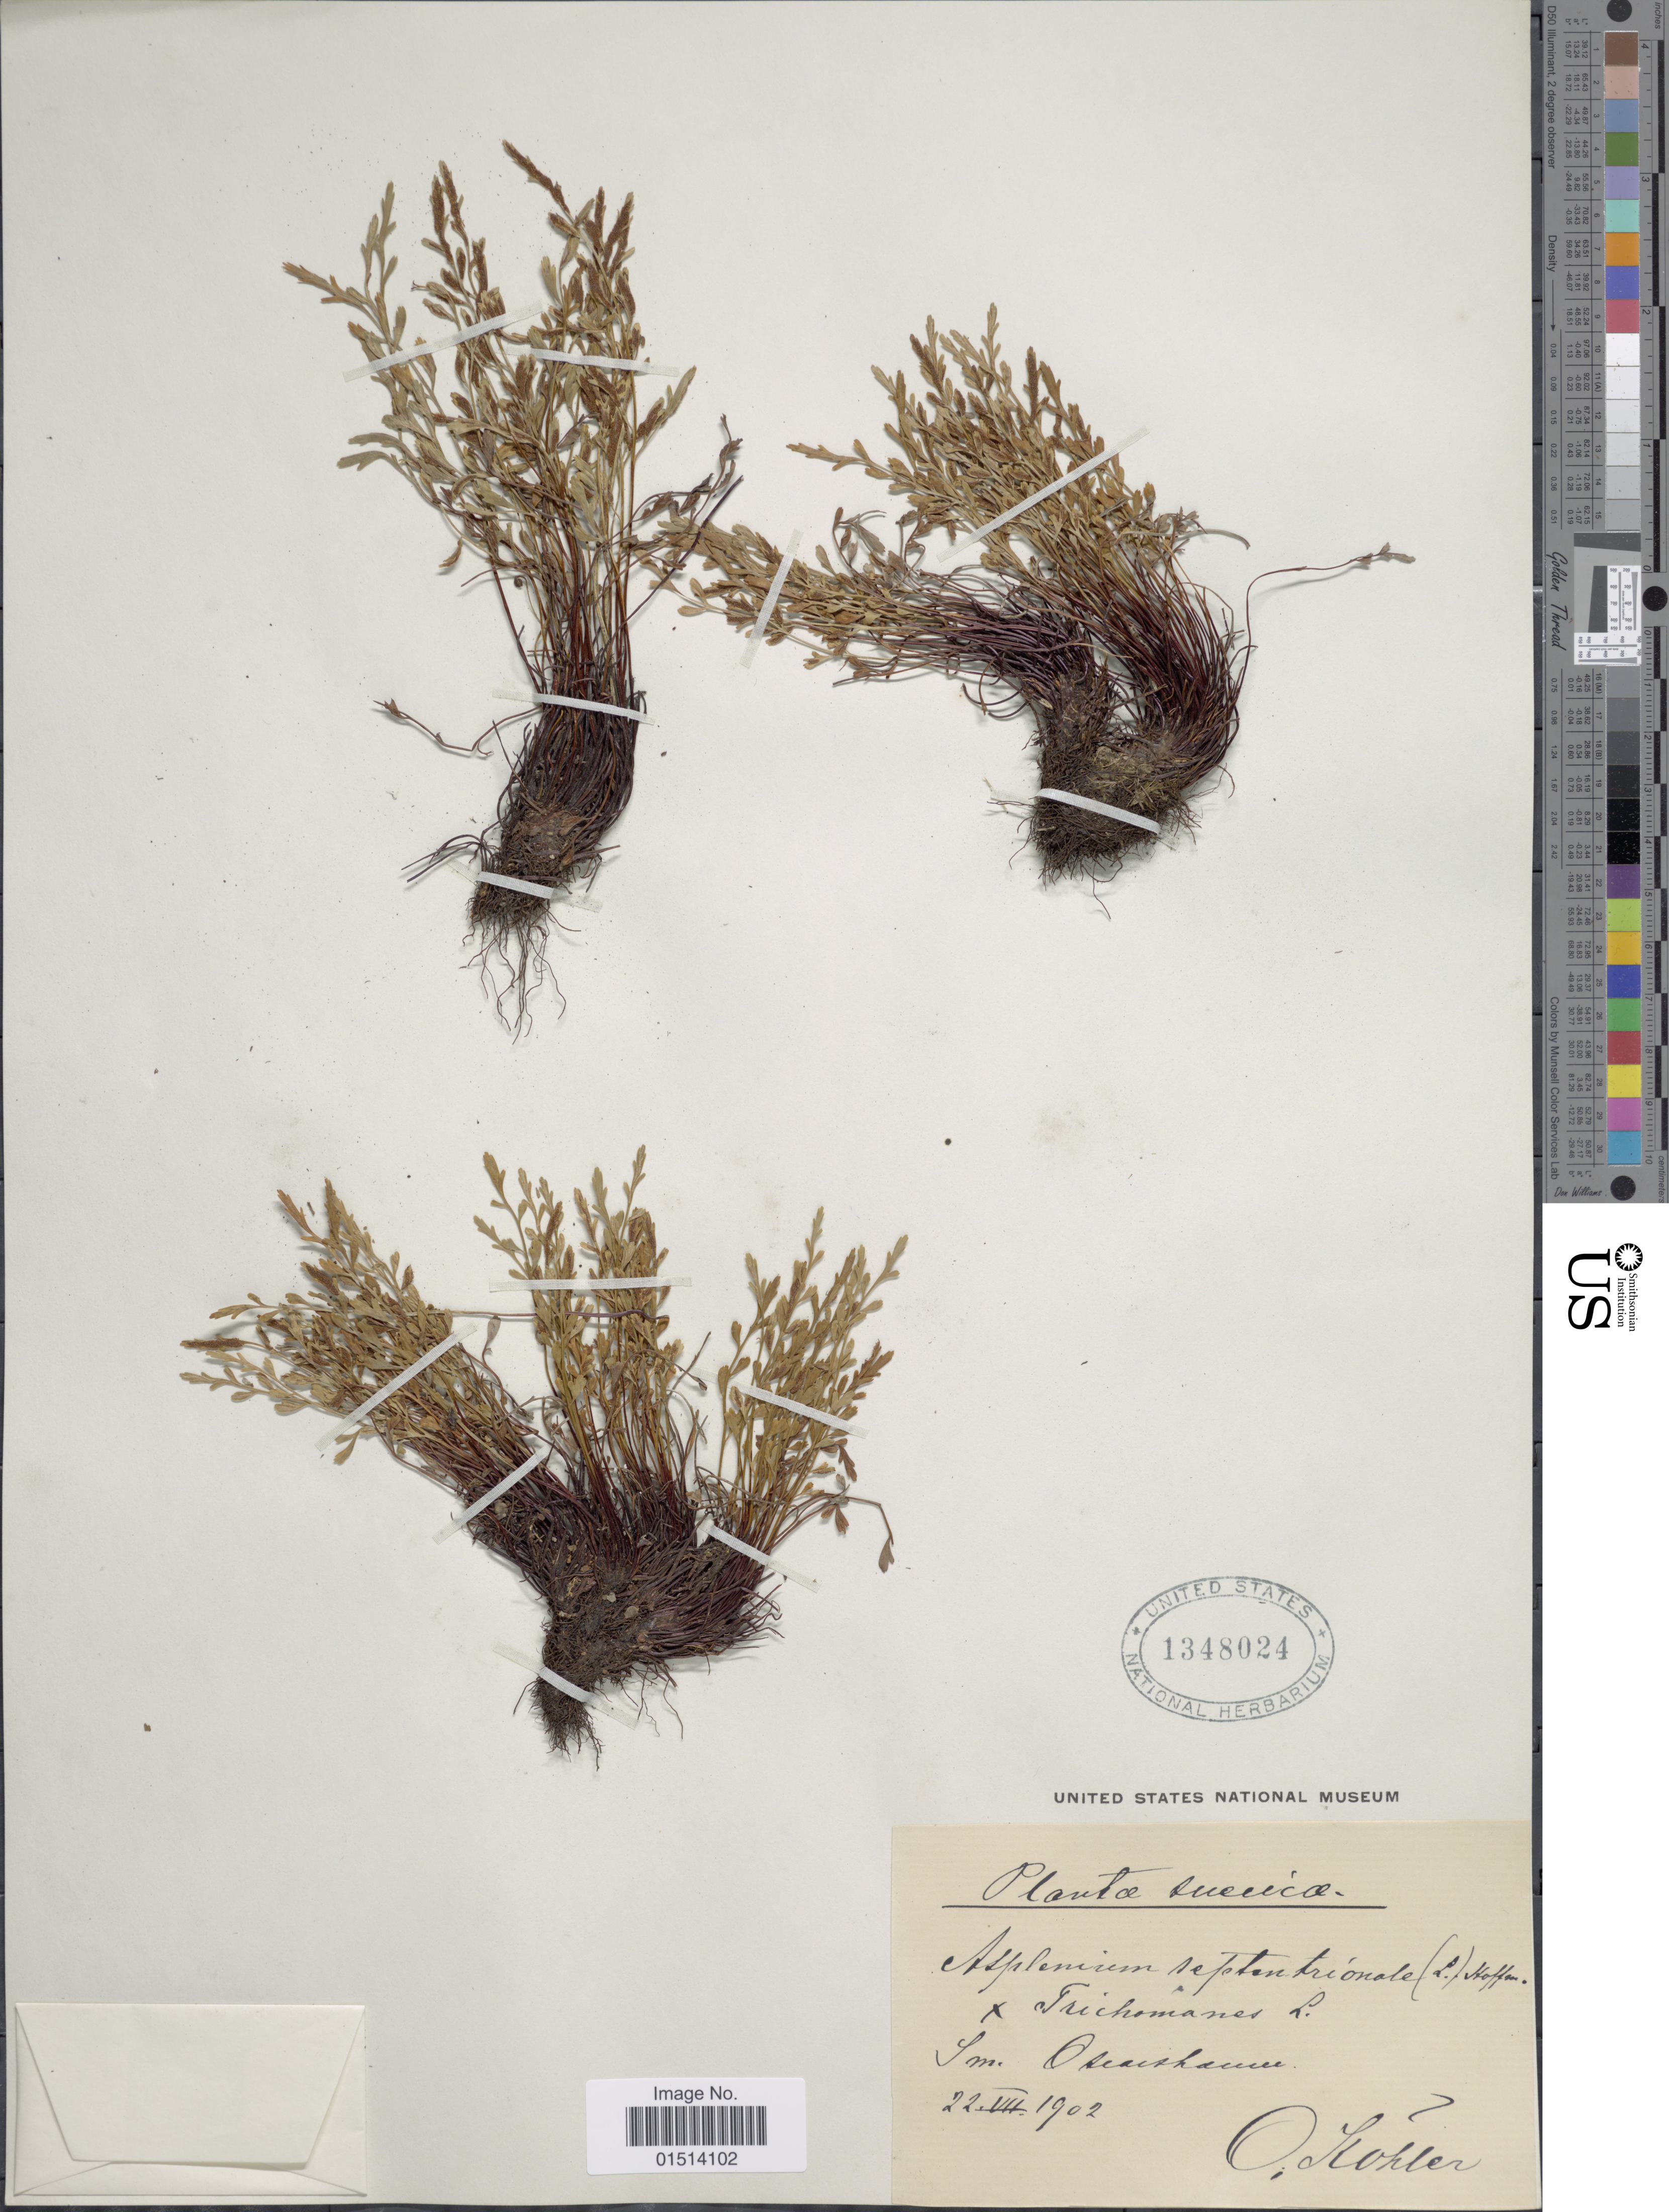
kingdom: Plantae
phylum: Tracheophyta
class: Polypodiopsida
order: Polypodiales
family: Aspleniaceae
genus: Asplenium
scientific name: Asplenium septentrionale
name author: (L.) Hoffm.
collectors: O. Köhler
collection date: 1902-07-22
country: Sweden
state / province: Kalmar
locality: Oskarshamn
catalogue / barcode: US 1348024